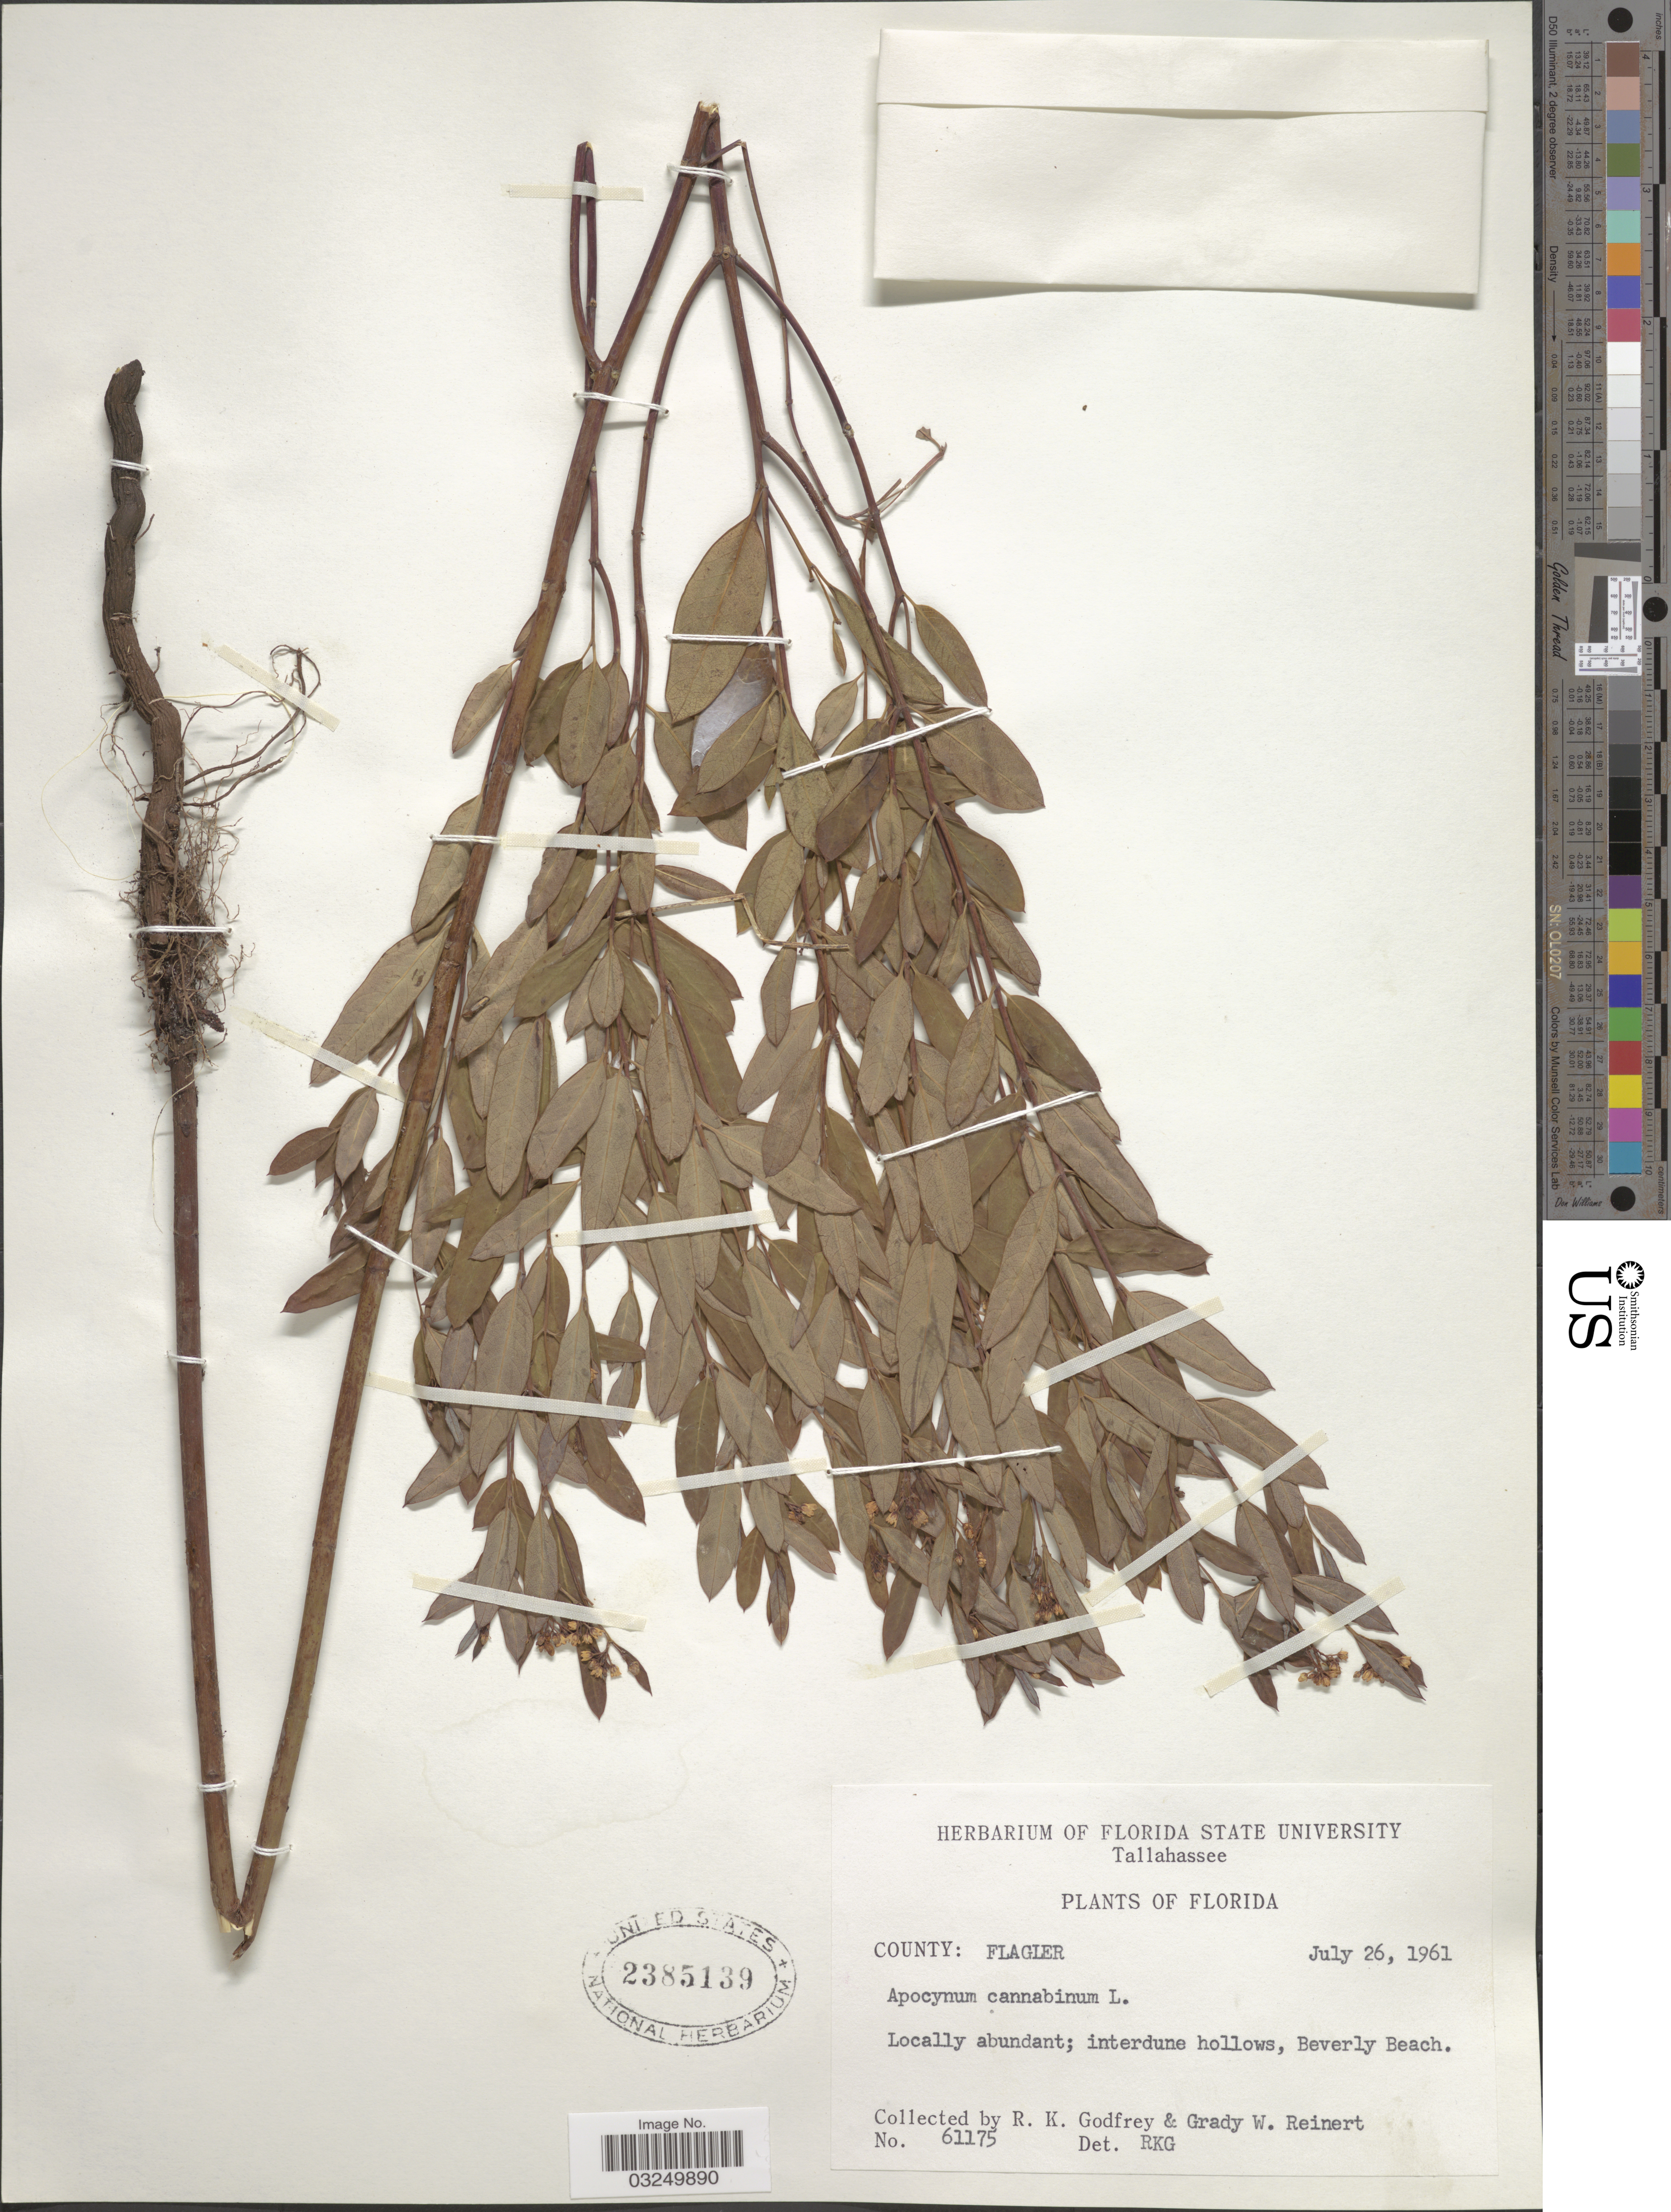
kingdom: Plantae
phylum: Tracheophyta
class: Magnoliopsida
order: Gentianales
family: Apocynaceae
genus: Apocynum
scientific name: Apocynum cannabinum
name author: L.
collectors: R. K. Godfrey & G. Reinert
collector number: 61175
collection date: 1961-07-26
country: United States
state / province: Florida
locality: County: Flagler. Beverly Beach.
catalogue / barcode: US 2385139